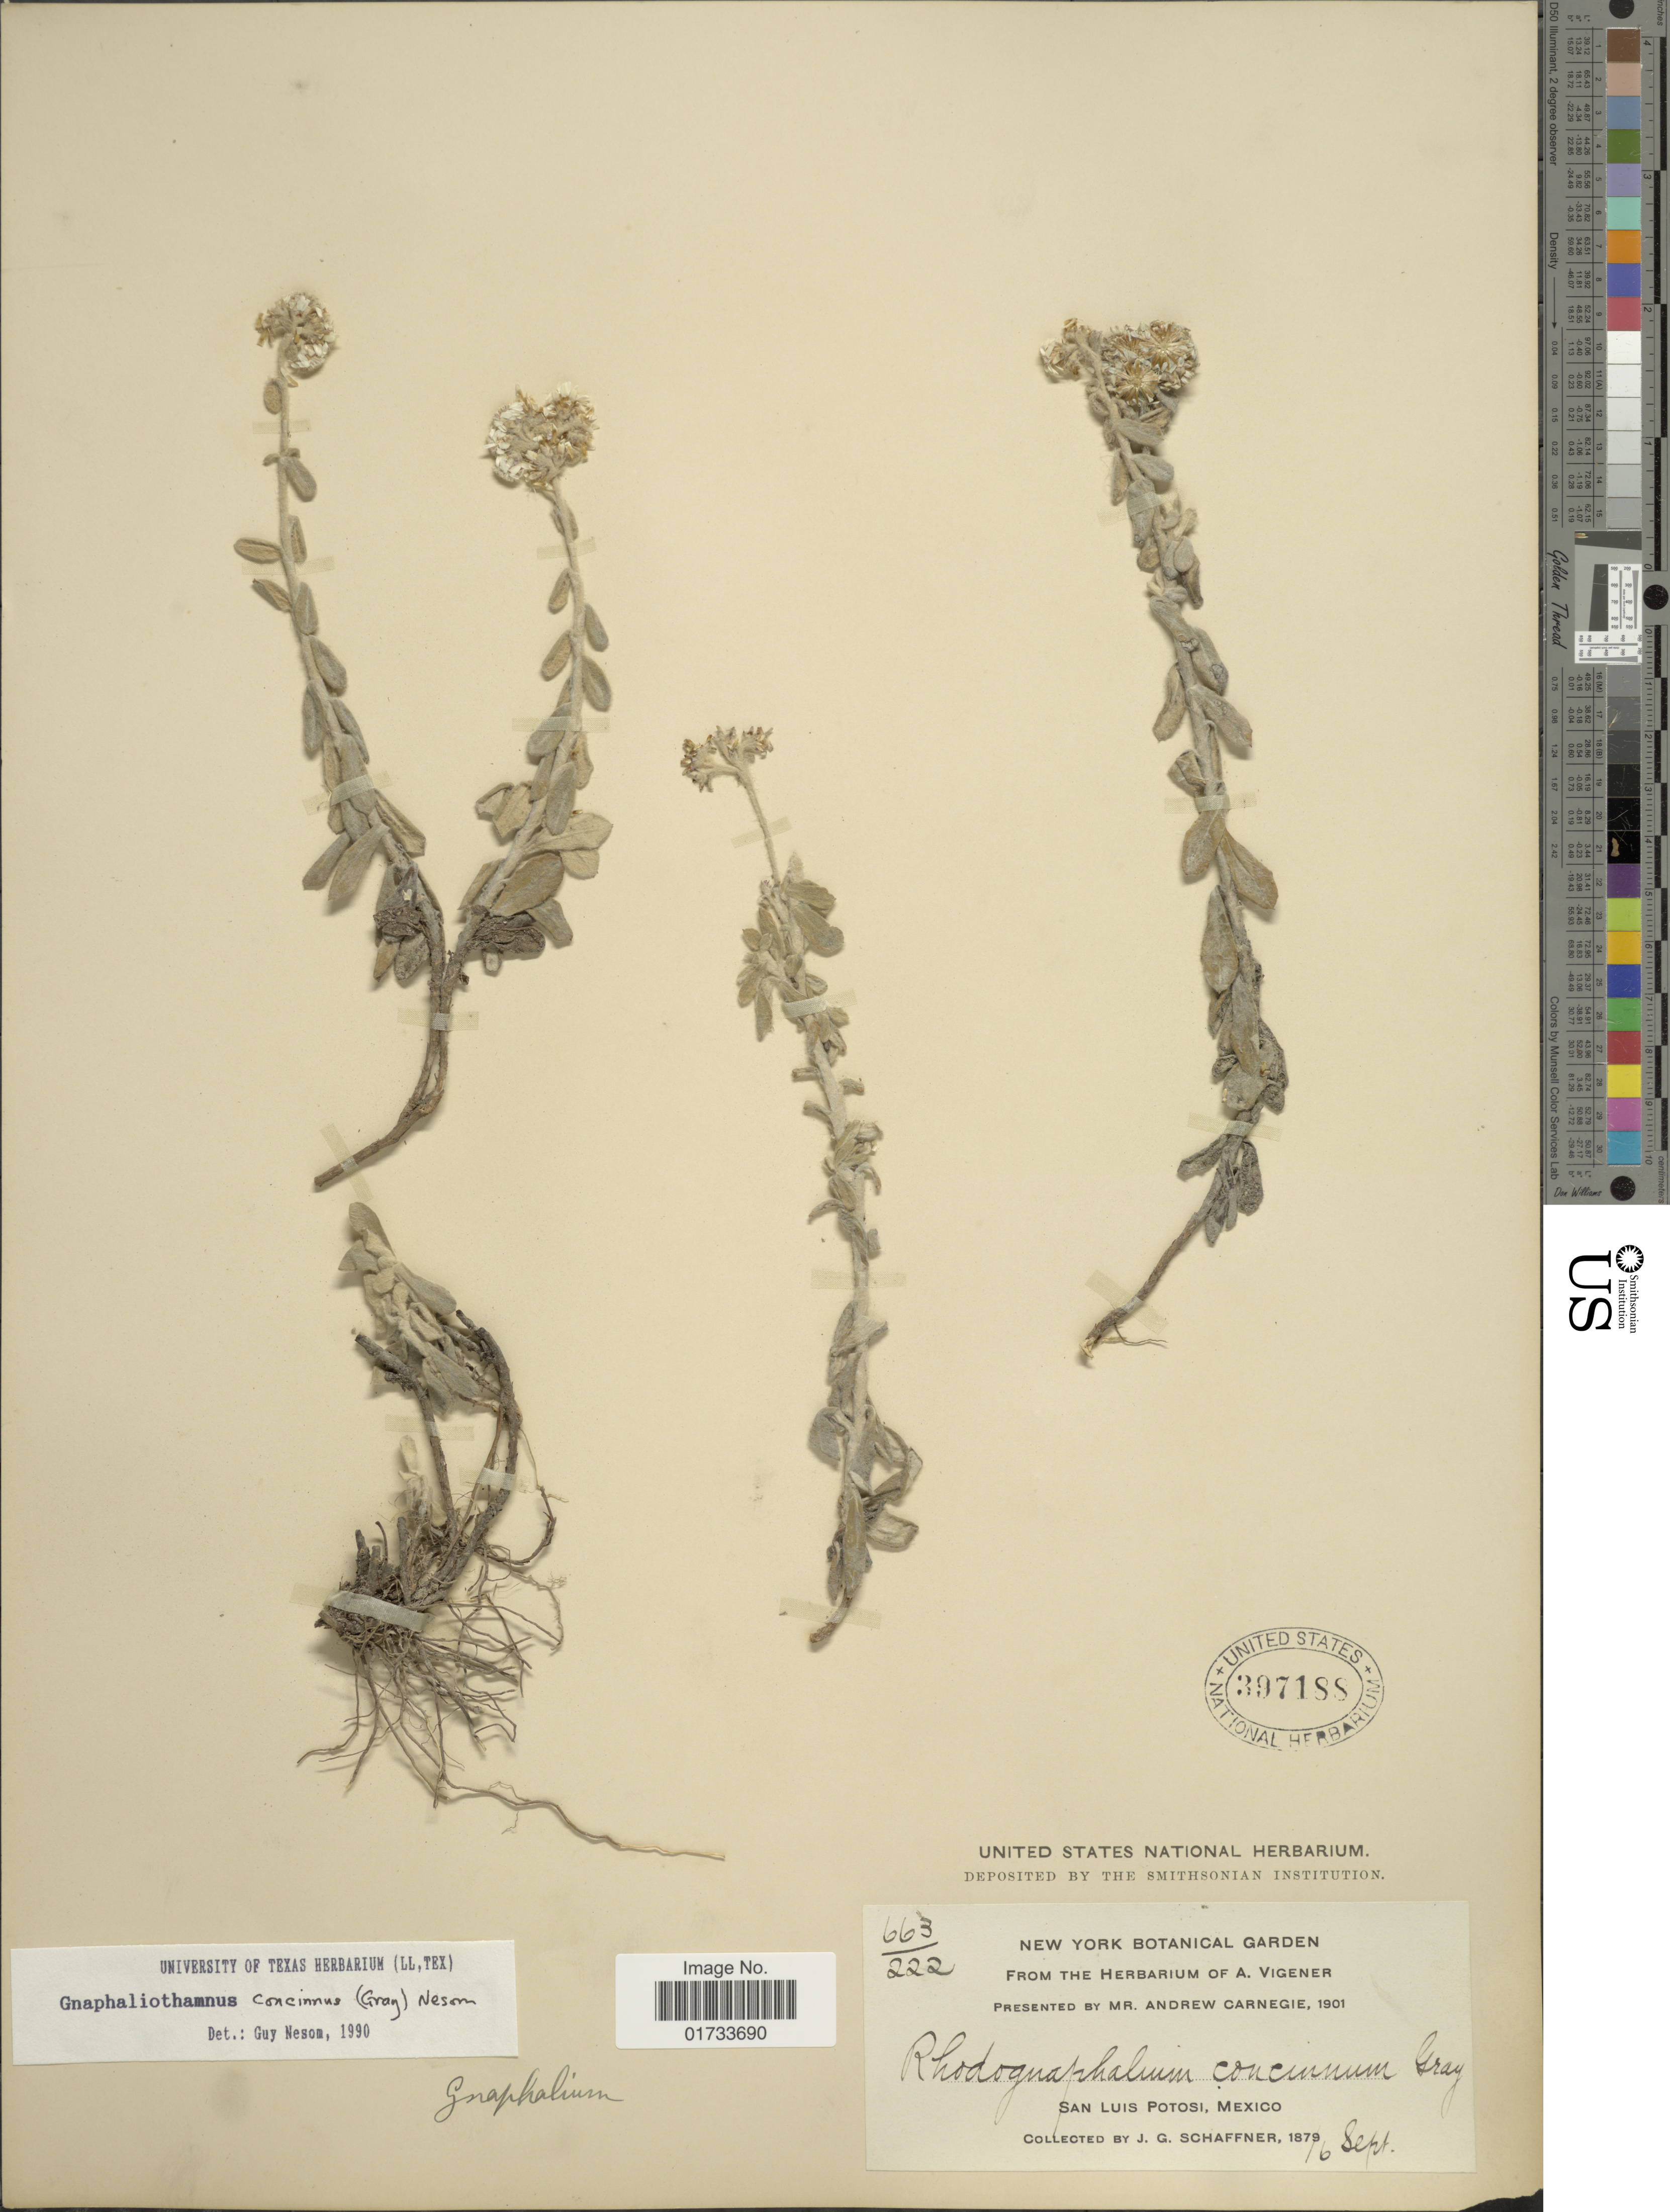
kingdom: Plantae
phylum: Tracheophyta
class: Magnoliopsida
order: Asterales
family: Asteraceae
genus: Chionolaena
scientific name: Chionolaena concinna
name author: (A. Gray) Anderb. & S.E. Freire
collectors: J. G. Schaffner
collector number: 663/222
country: Mexico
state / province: San Luis Potosí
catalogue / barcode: US 397188